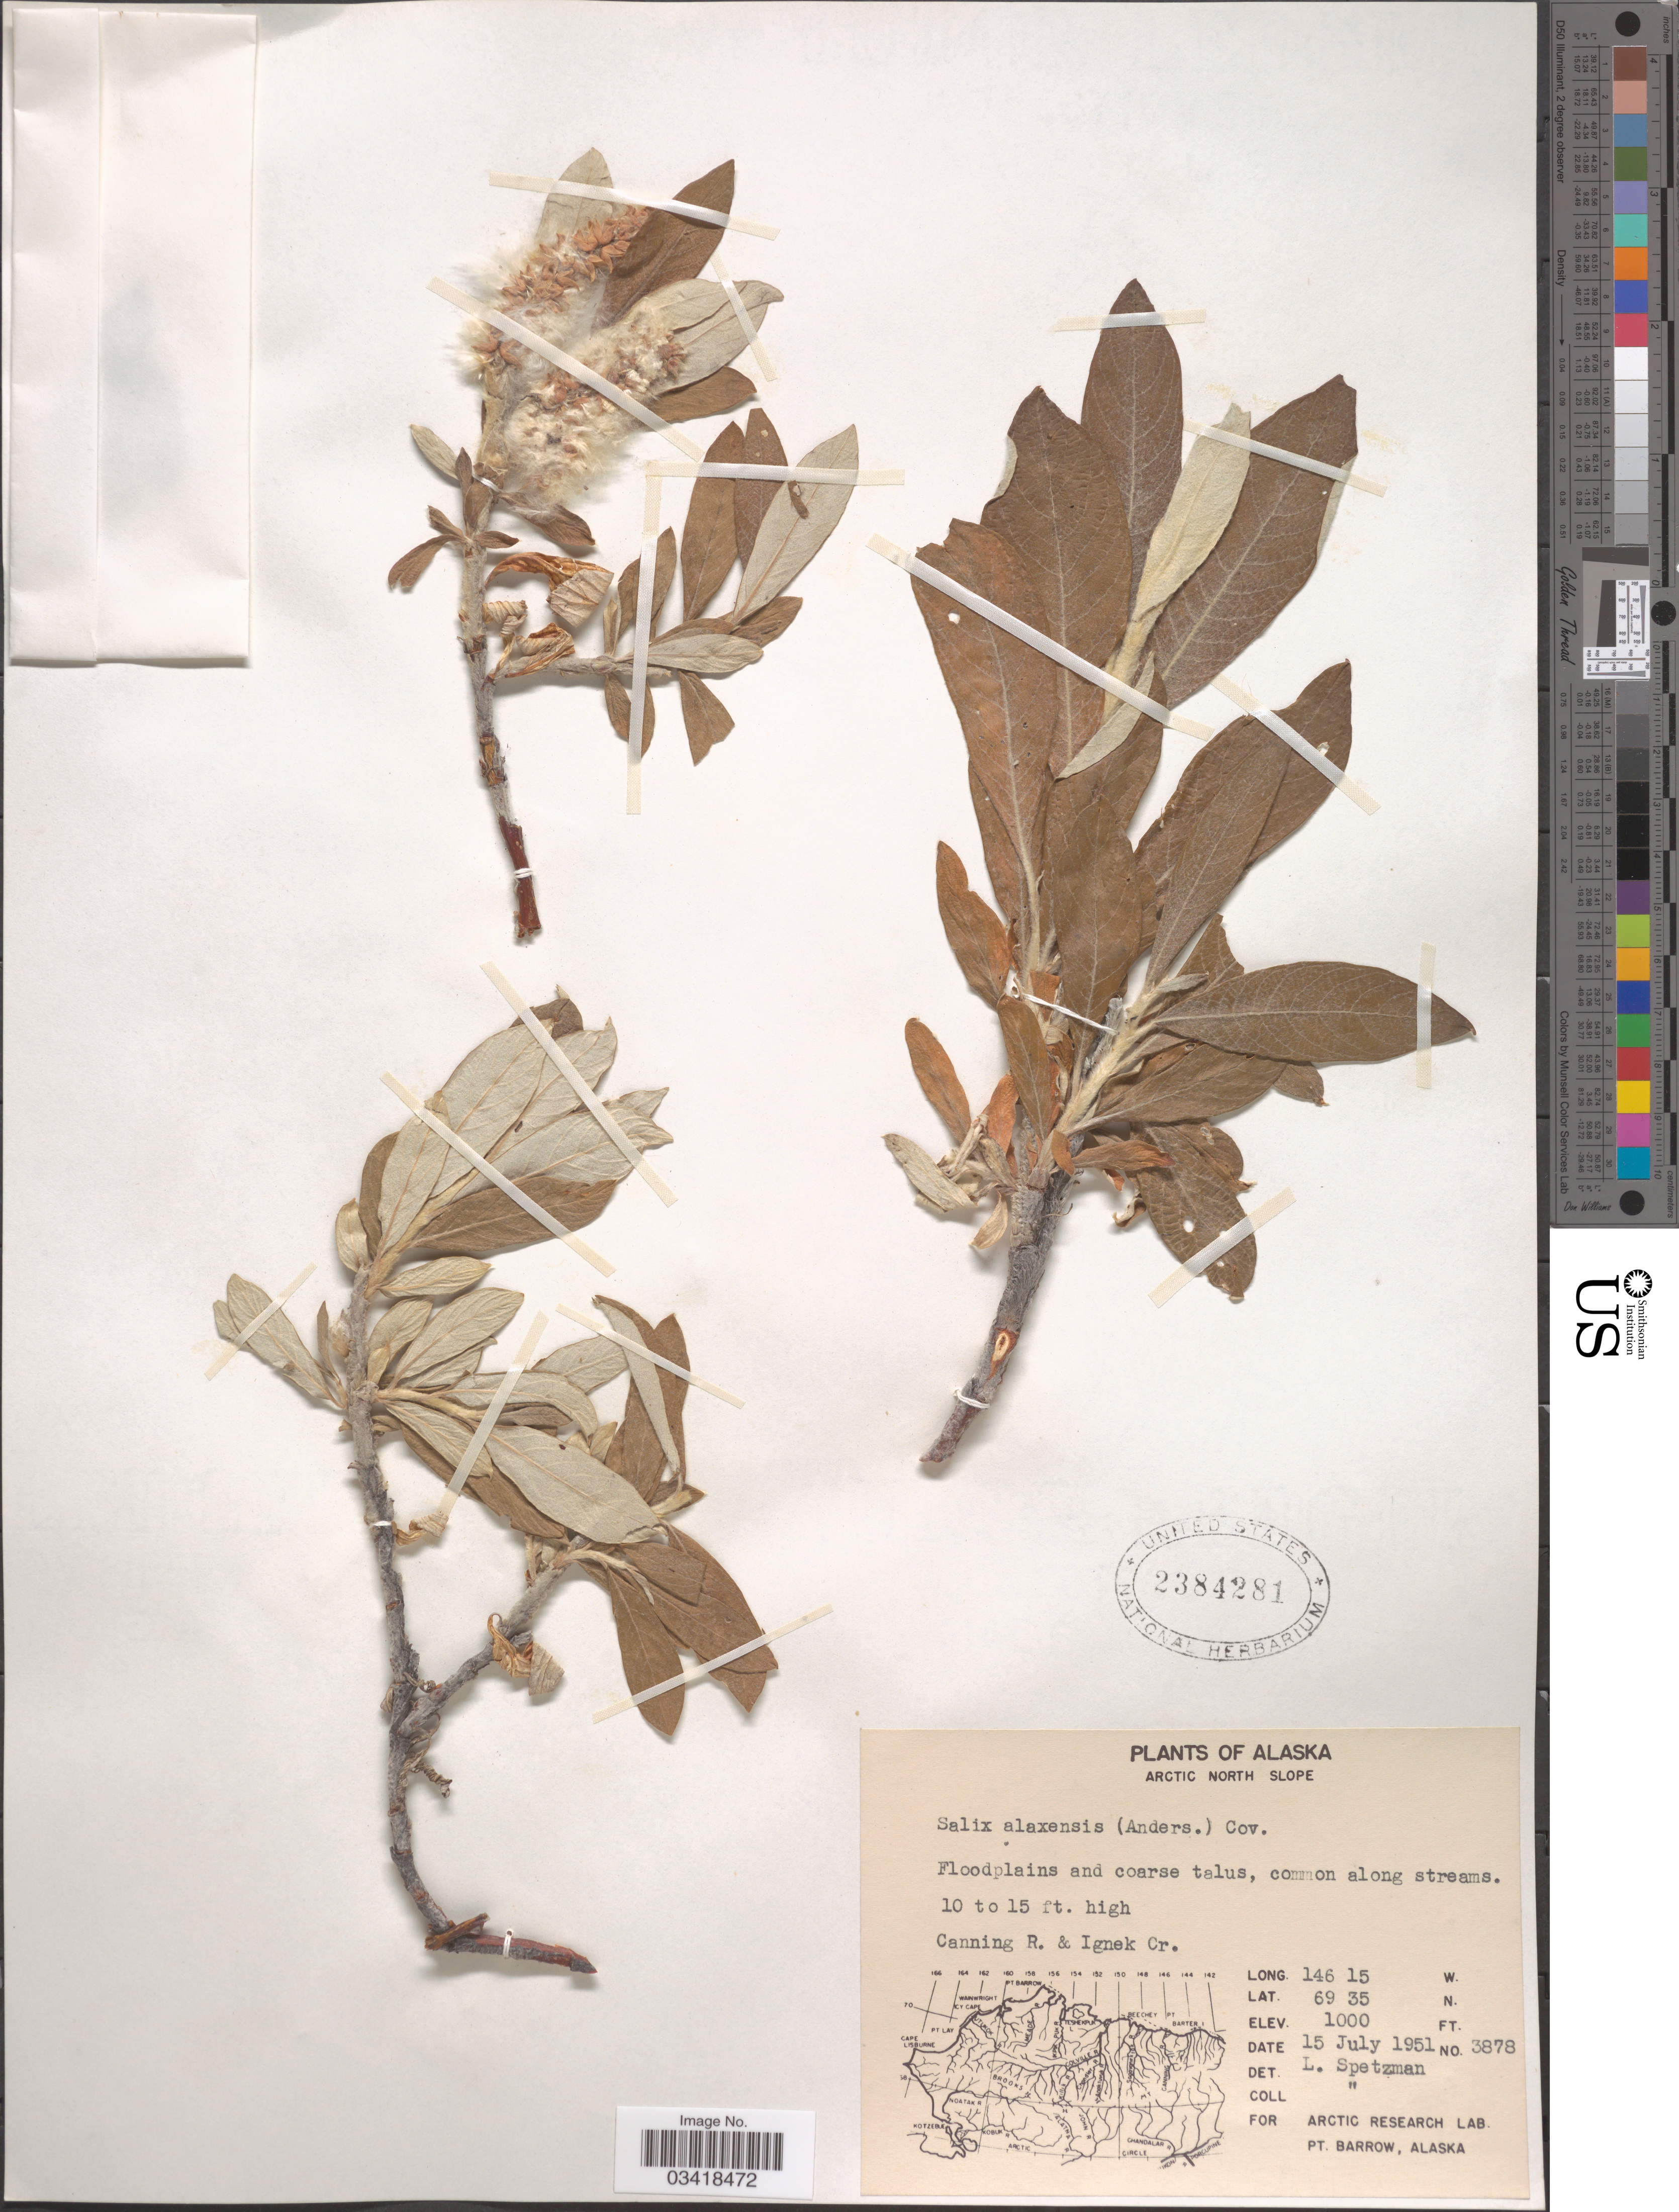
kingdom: Plantae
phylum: Tracheophyta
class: Magnoliopsida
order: Malpighiales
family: Salicaceae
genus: Salix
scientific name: Salix alaxensis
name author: (Andersson) Coville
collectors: L. Spetzman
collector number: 3878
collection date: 1951-07-15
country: United States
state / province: Alaska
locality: Arctic North Slope. Canning R. & Ignek Cr.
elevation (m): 305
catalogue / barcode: US 2384281